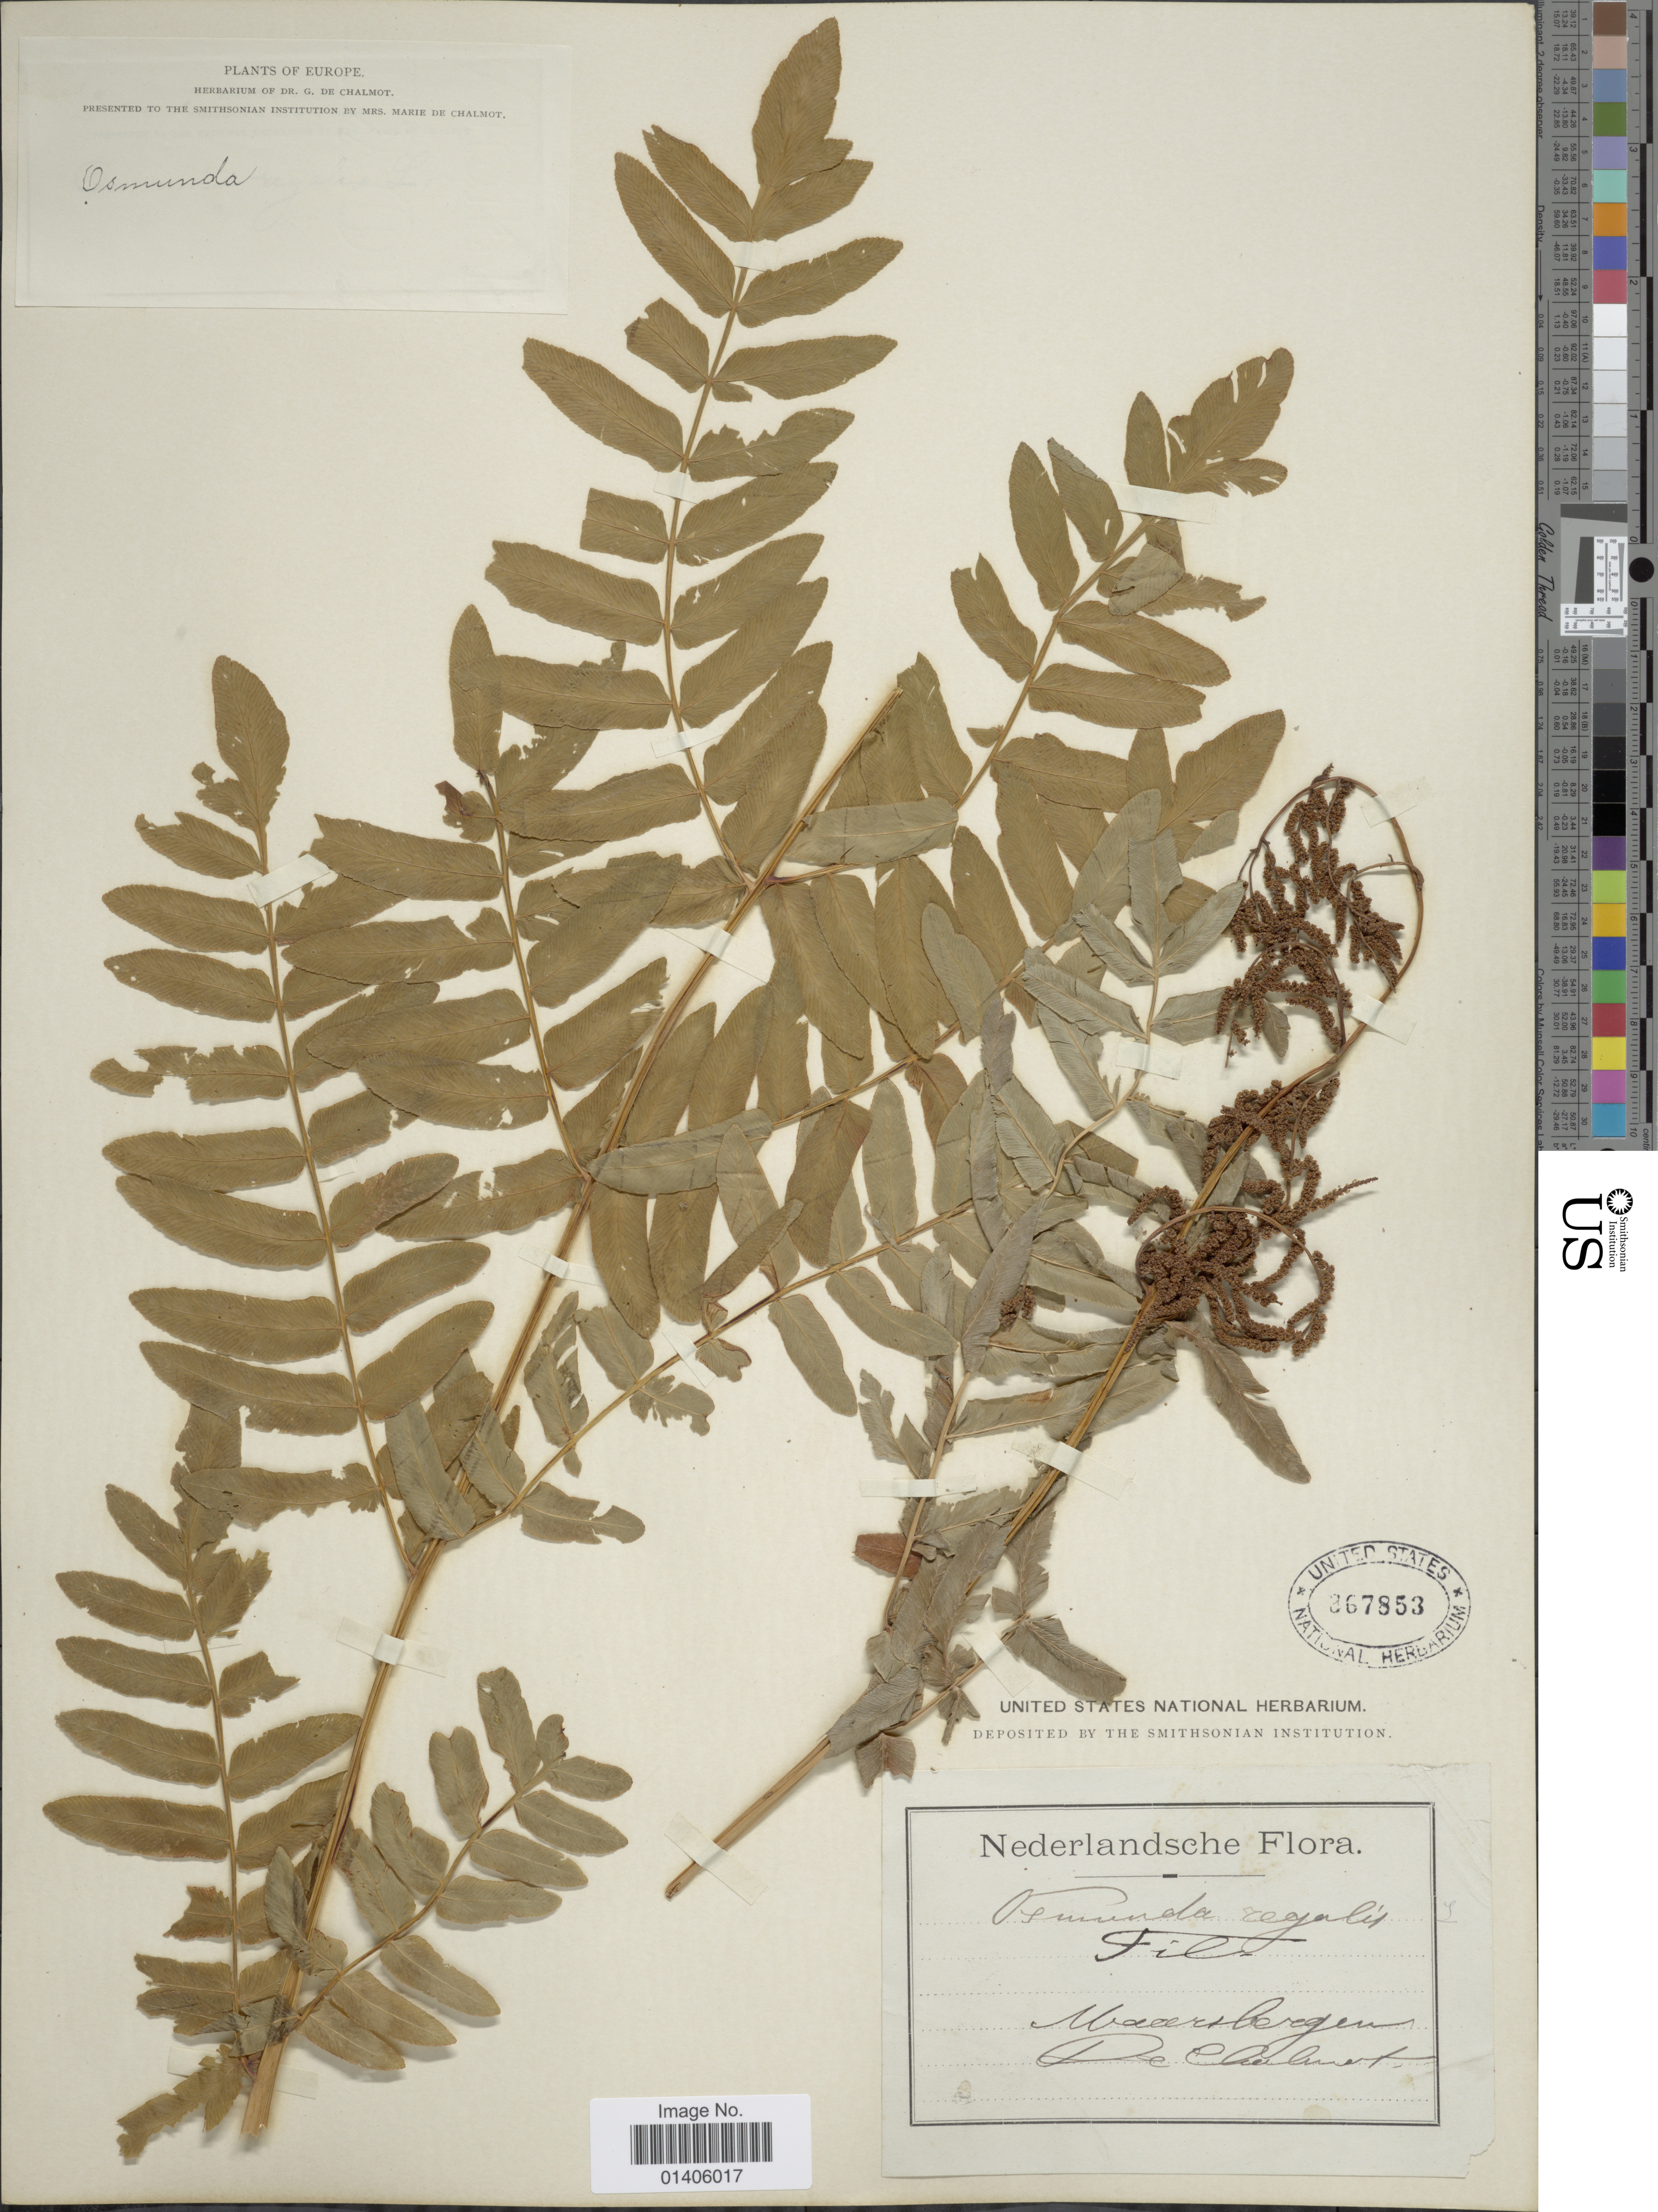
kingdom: Plantae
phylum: Tracheophyta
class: Polypodiopsida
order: Osmundales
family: Osmundaceae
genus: Osmunda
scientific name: Osmunda regalis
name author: L.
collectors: G. de Chalmot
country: Netherlands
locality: Maarsbergen.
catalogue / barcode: US 367853